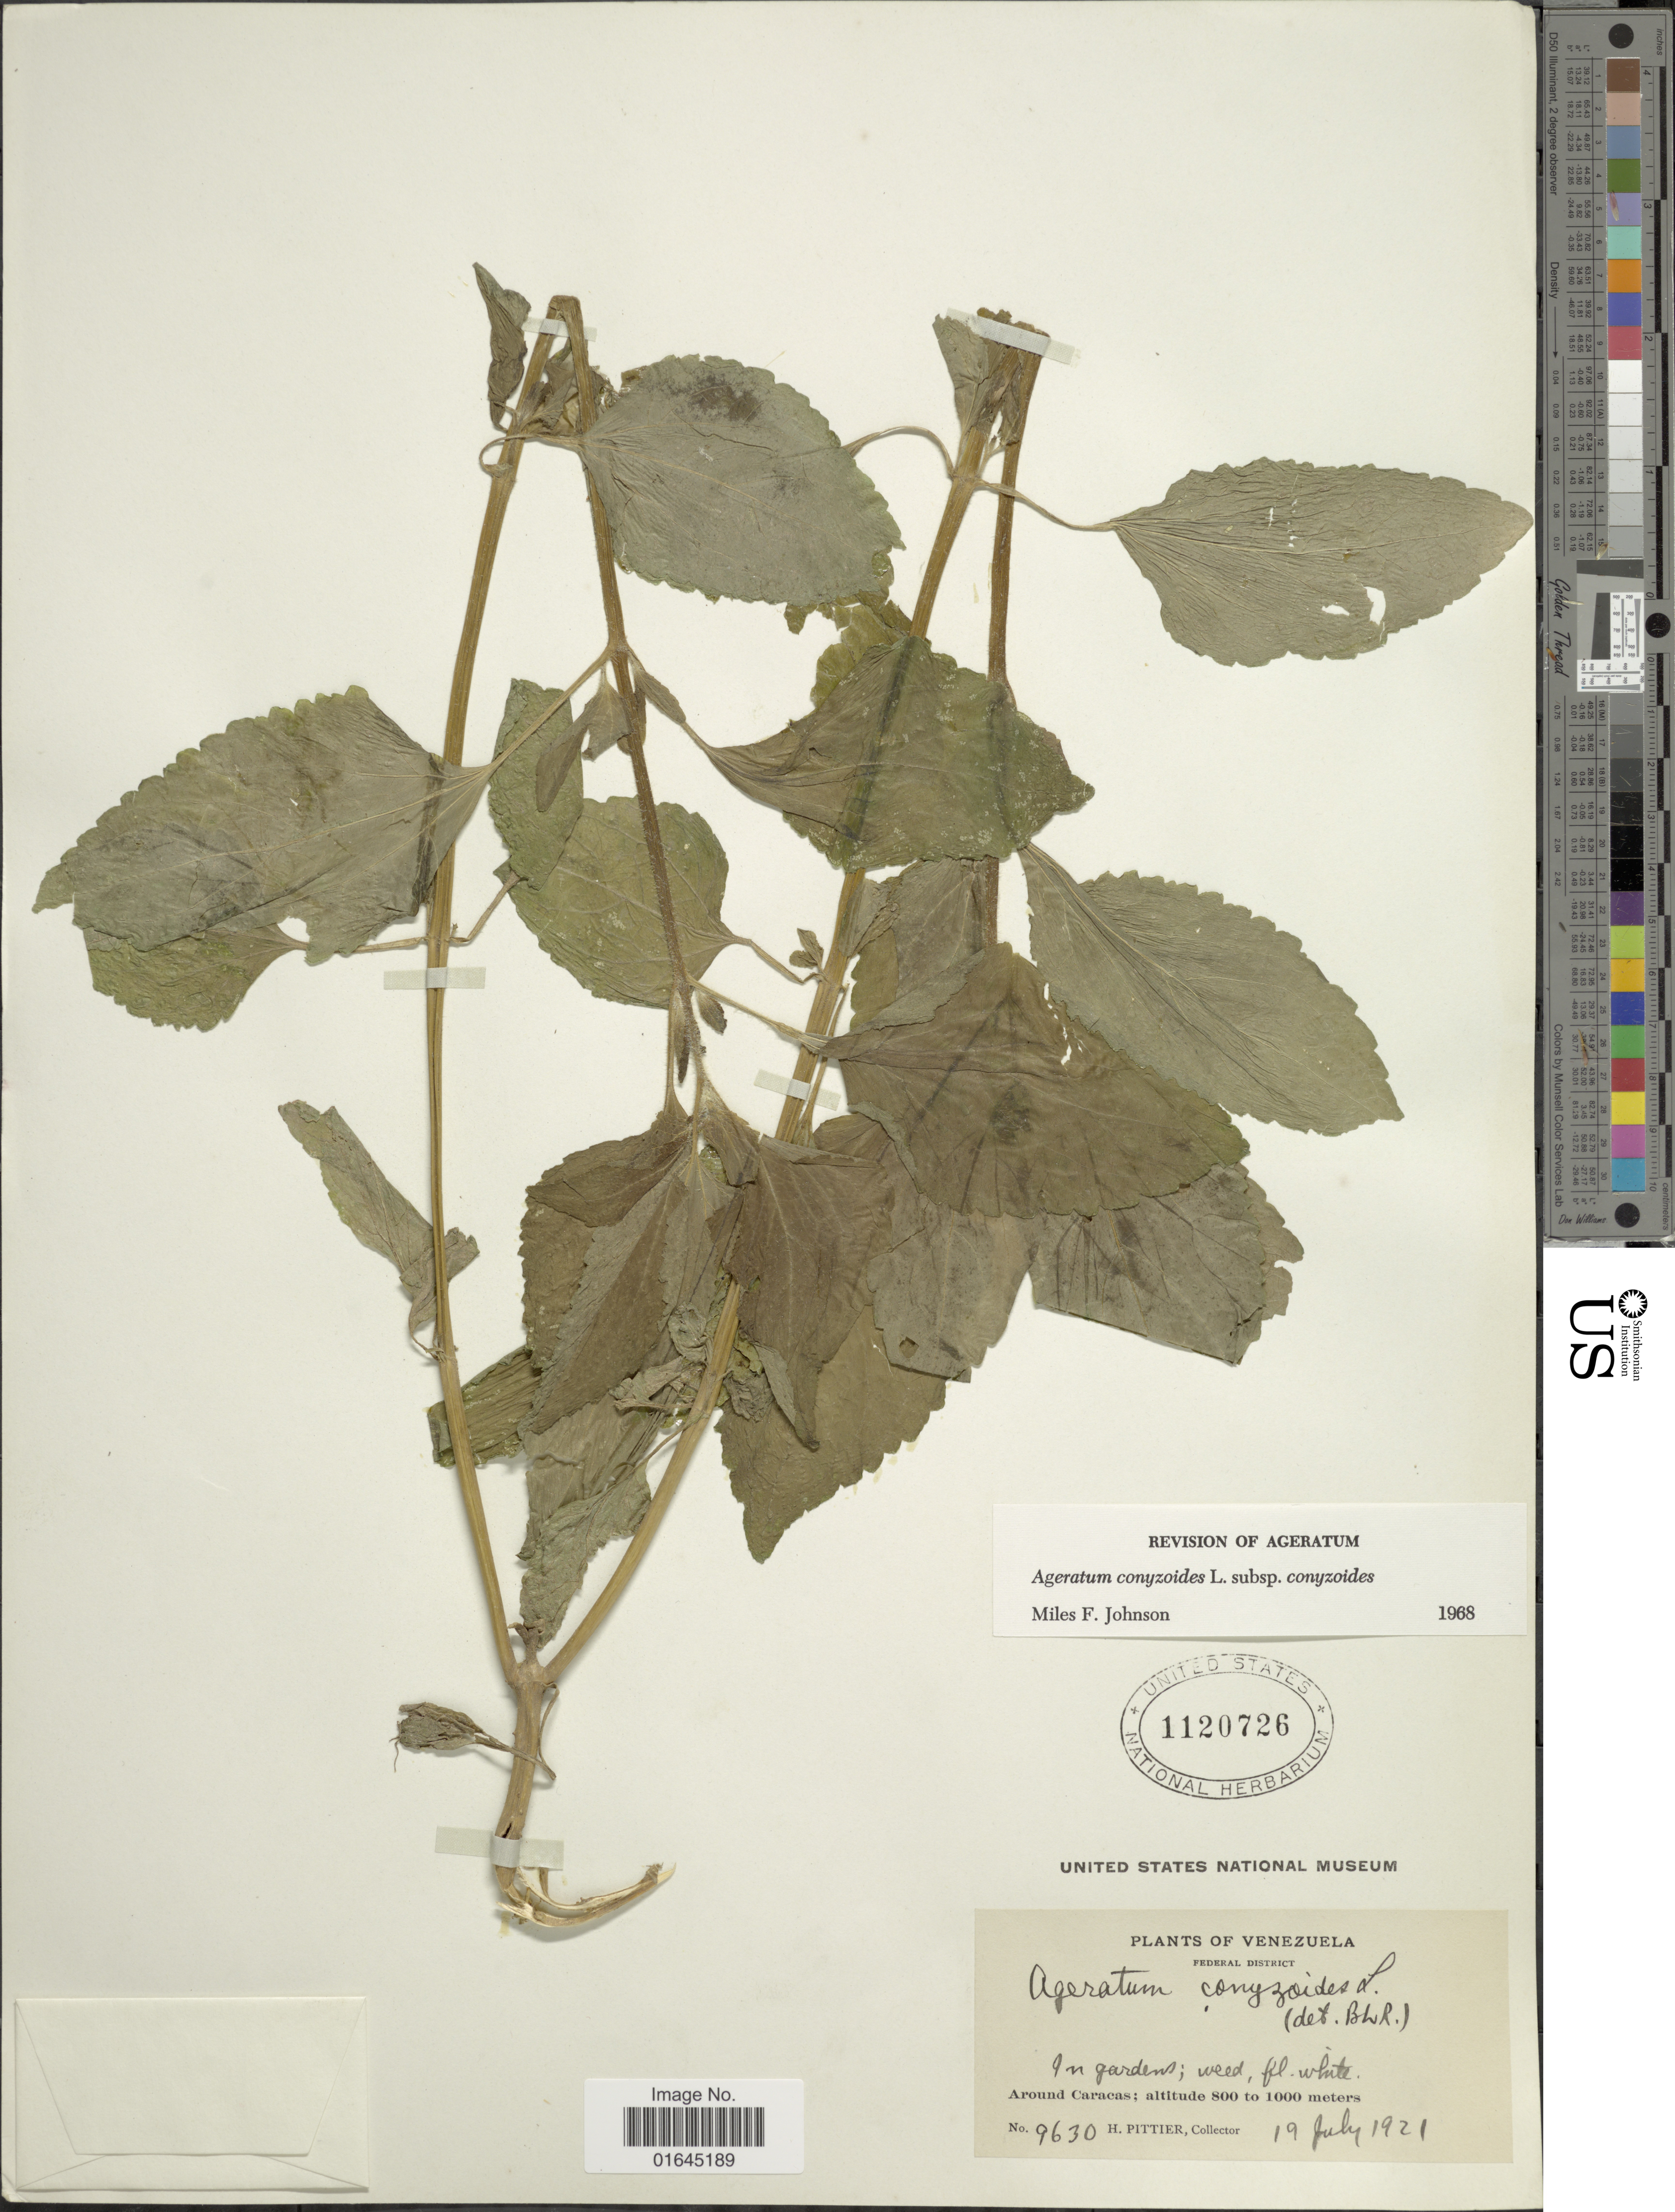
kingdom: Plantae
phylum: Tracheophyta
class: Magnoliopsida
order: Asterales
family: Asteraceae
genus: Ageratum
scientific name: Ageratum conyzoides subsp. conyzoides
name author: L.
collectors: H. F. Pittier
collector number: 9630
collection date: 1921-07-19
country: Venezuela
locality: Federal District, Arounf Caracas.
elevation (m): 800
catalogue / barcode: US 1120726